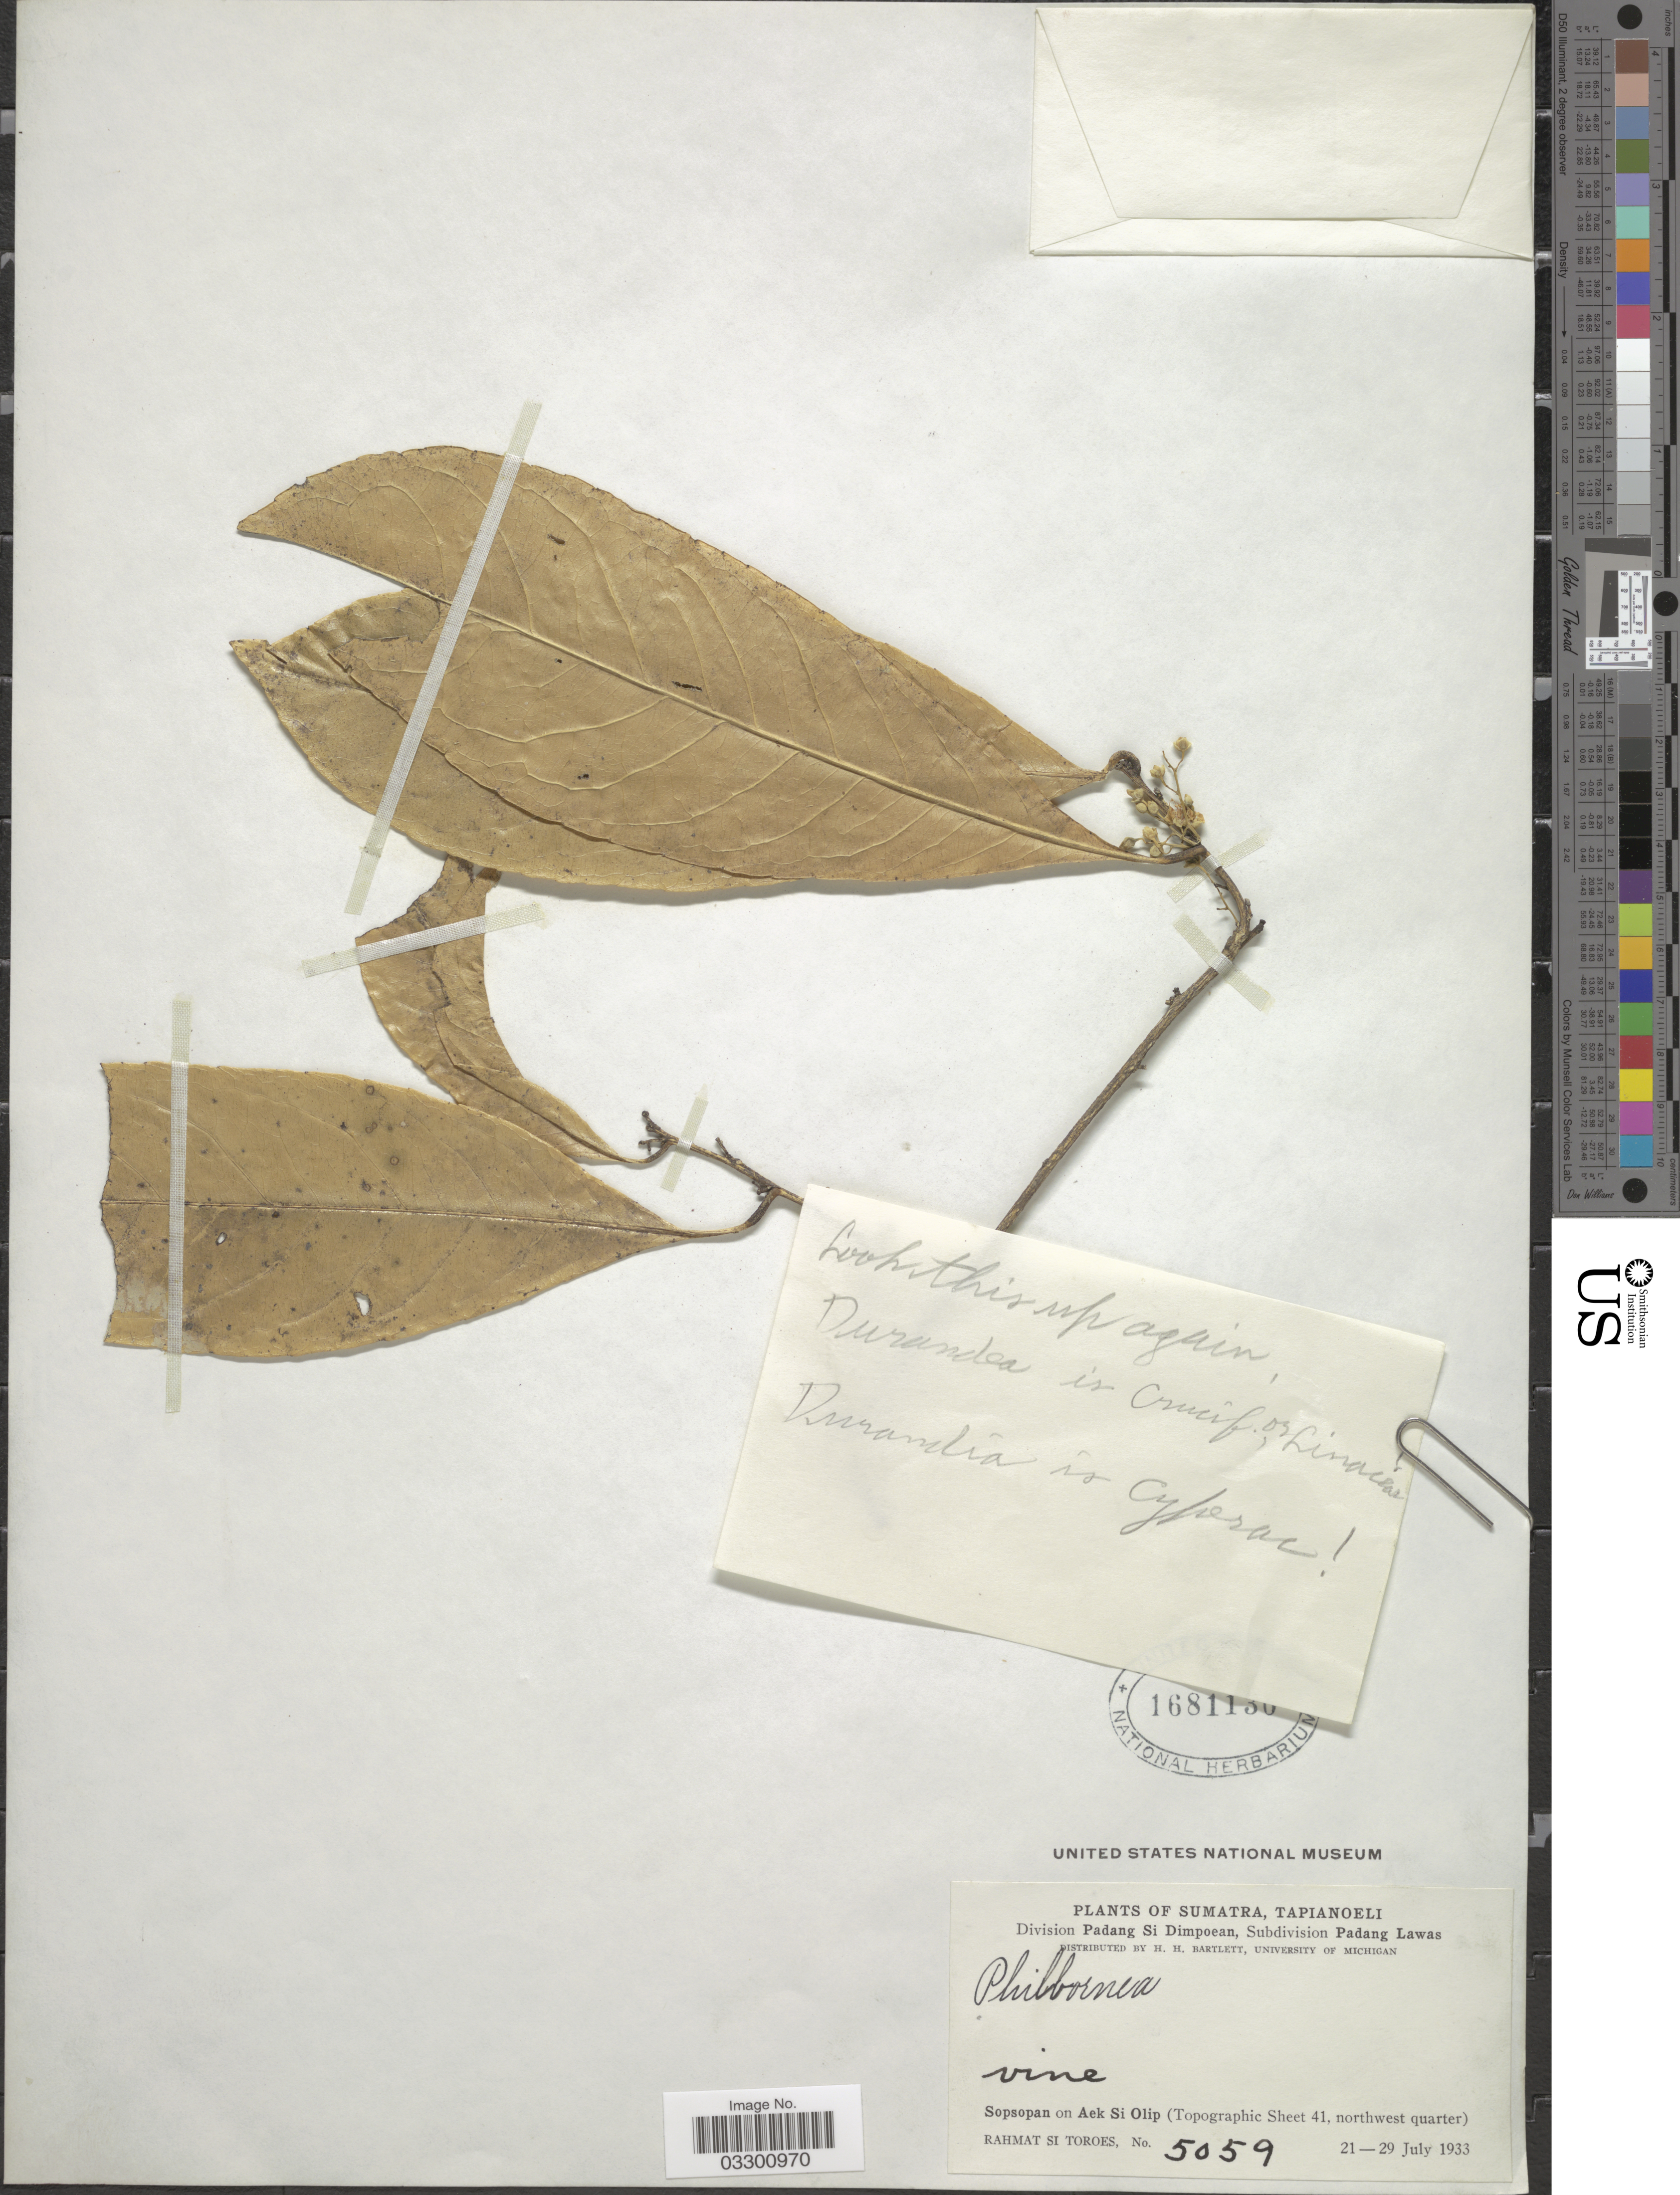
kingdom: Plantae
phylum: Tracheophyta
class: Magnoliopsida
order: Malpighiales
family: Linaceae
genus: Philbornea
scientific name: Philbornea sp.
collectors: Rahmat Si Boeea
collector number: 5059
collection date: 1933-07-21/1933-07-29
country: Indonesia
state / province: Sumatra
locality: Tapianoeli. Division Padang Si Dimpoean, Subdivision Padang Lawas. Sopsopan on Aek Si Olip (Topographic Sheet 41, northwest quarter).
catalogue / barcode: US 1681130